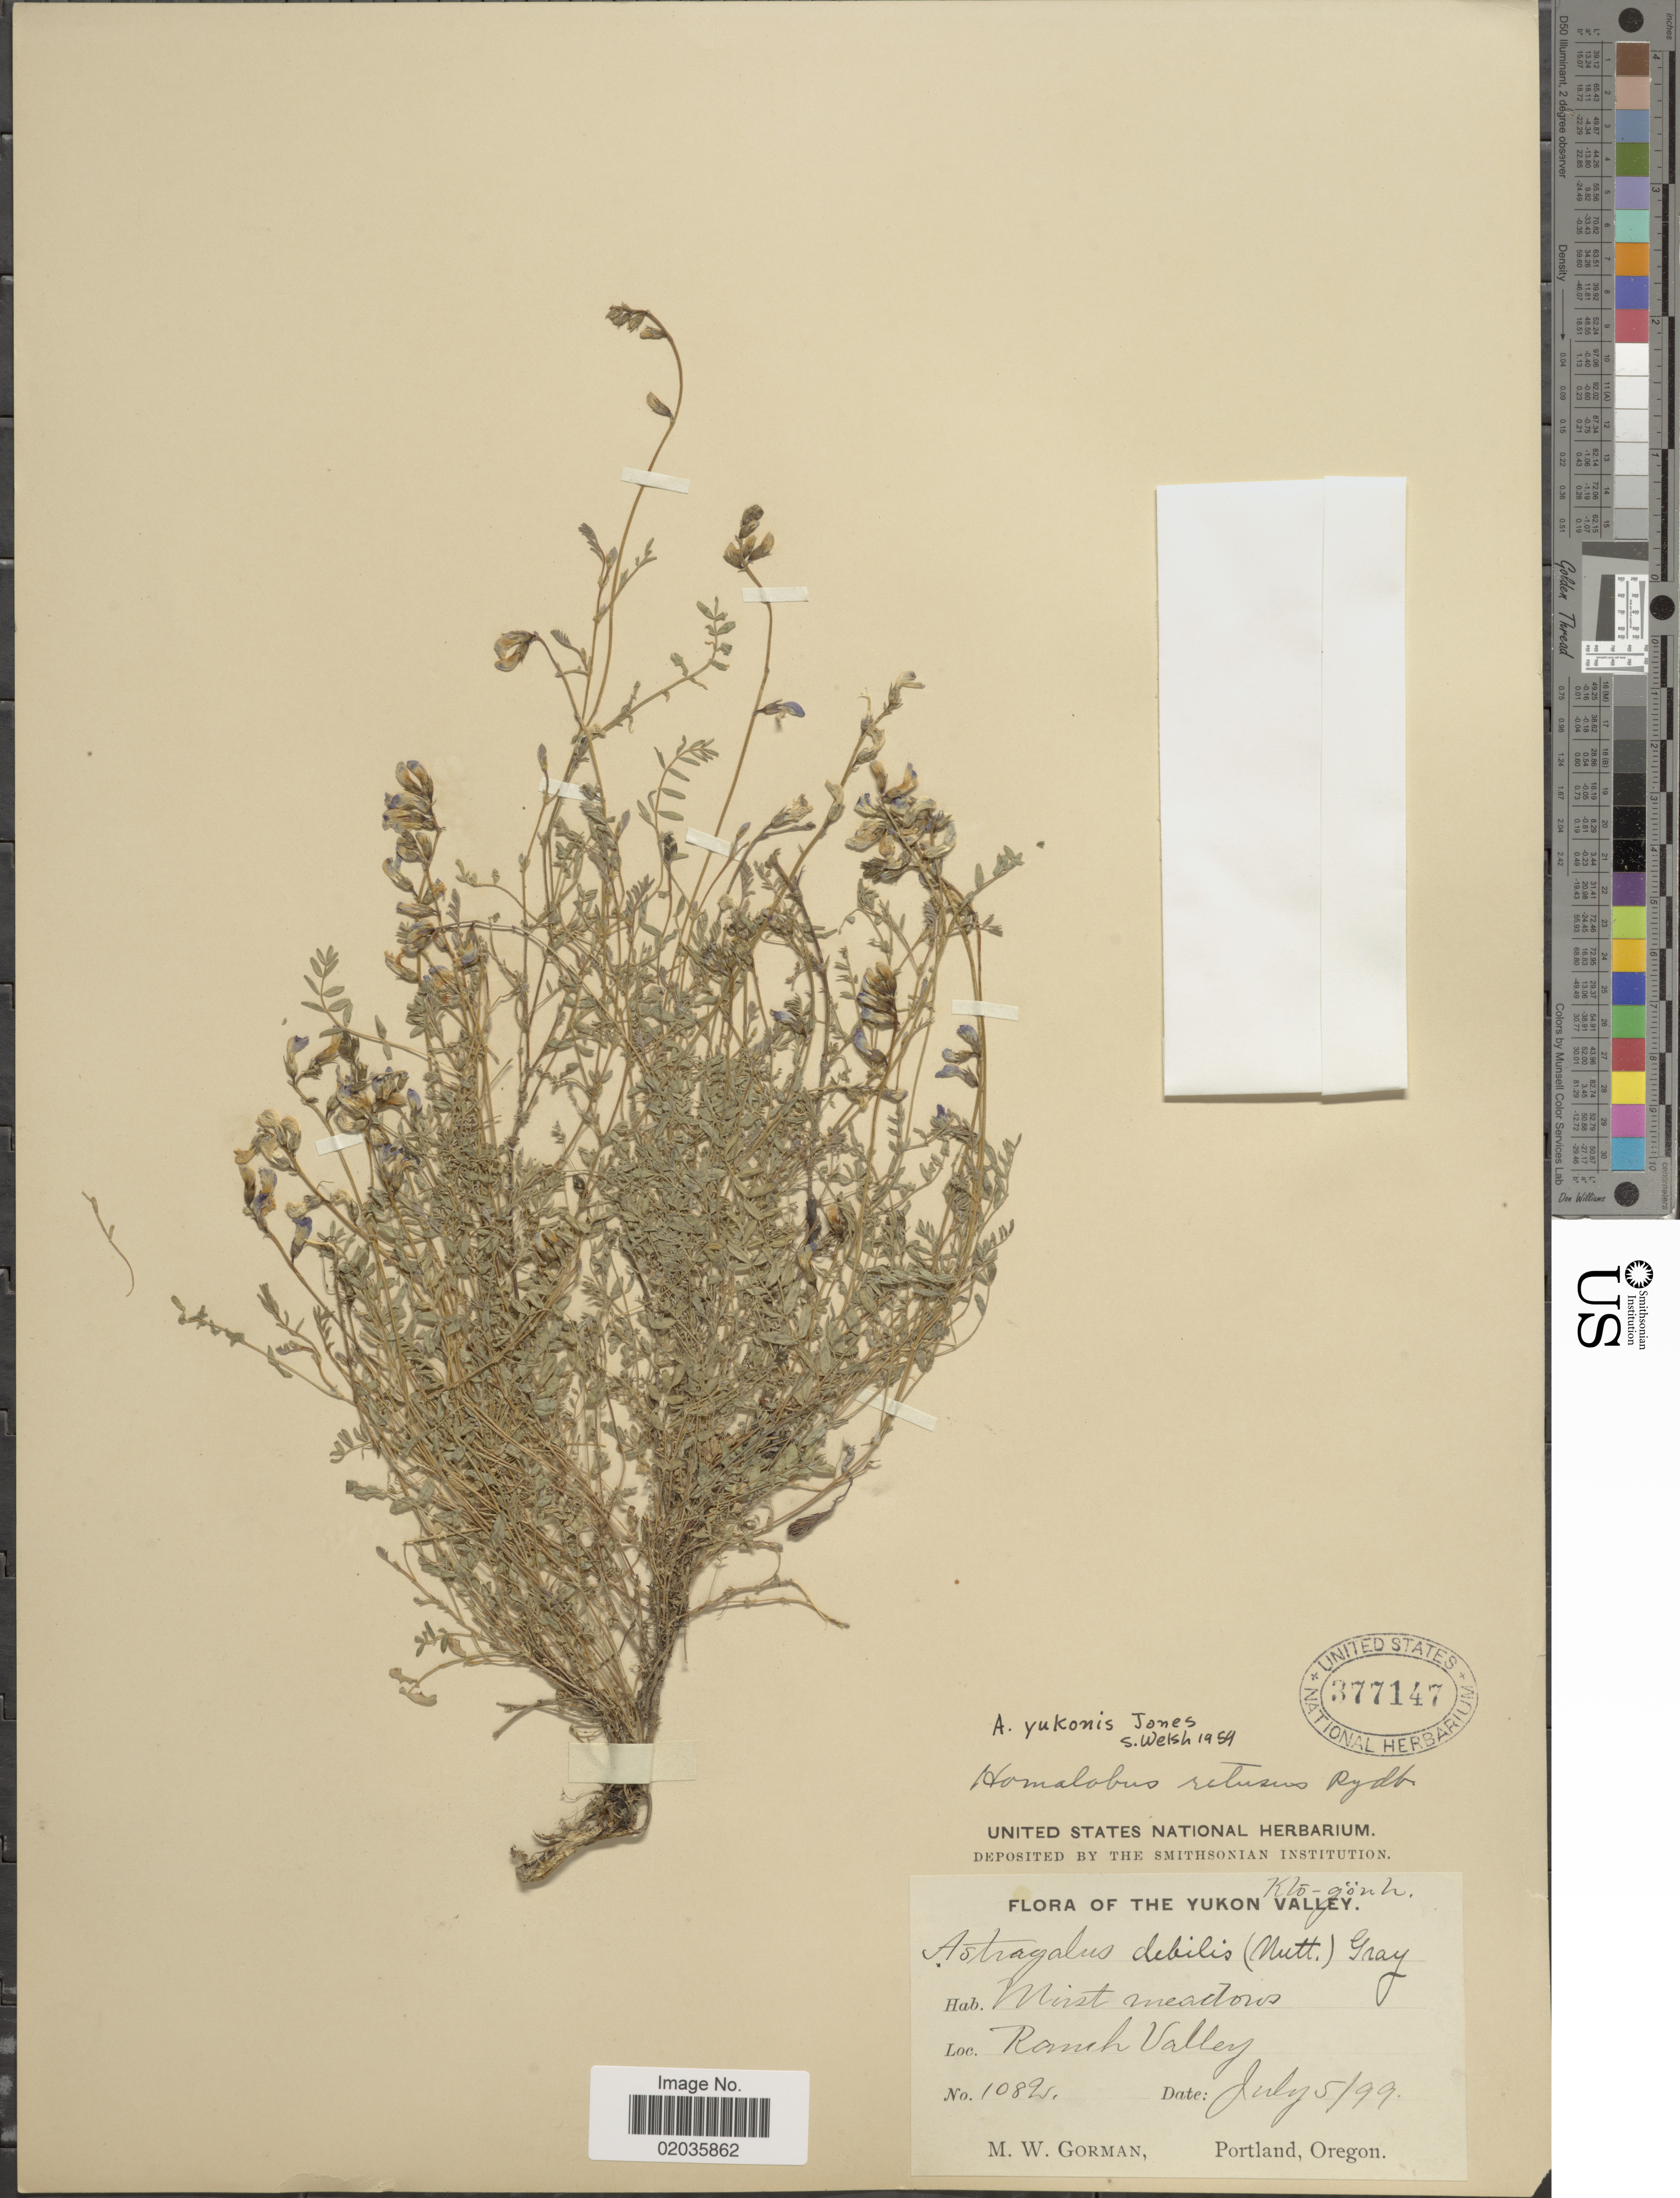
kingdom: Plantae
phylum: Tracheophyta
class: Magnoliopsida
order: Fabales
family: Fabaceae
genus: Astragalus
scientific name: Astragalus yukonis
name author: M.E. Jones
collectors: M. W. Gorman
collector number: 10895*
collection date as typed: Transcribed d/m/y: 5/7/99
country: Canada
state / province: Yukon Territory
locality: Yukon Valley, Klo-gonh, Ranch Valley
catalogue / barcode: US 377147